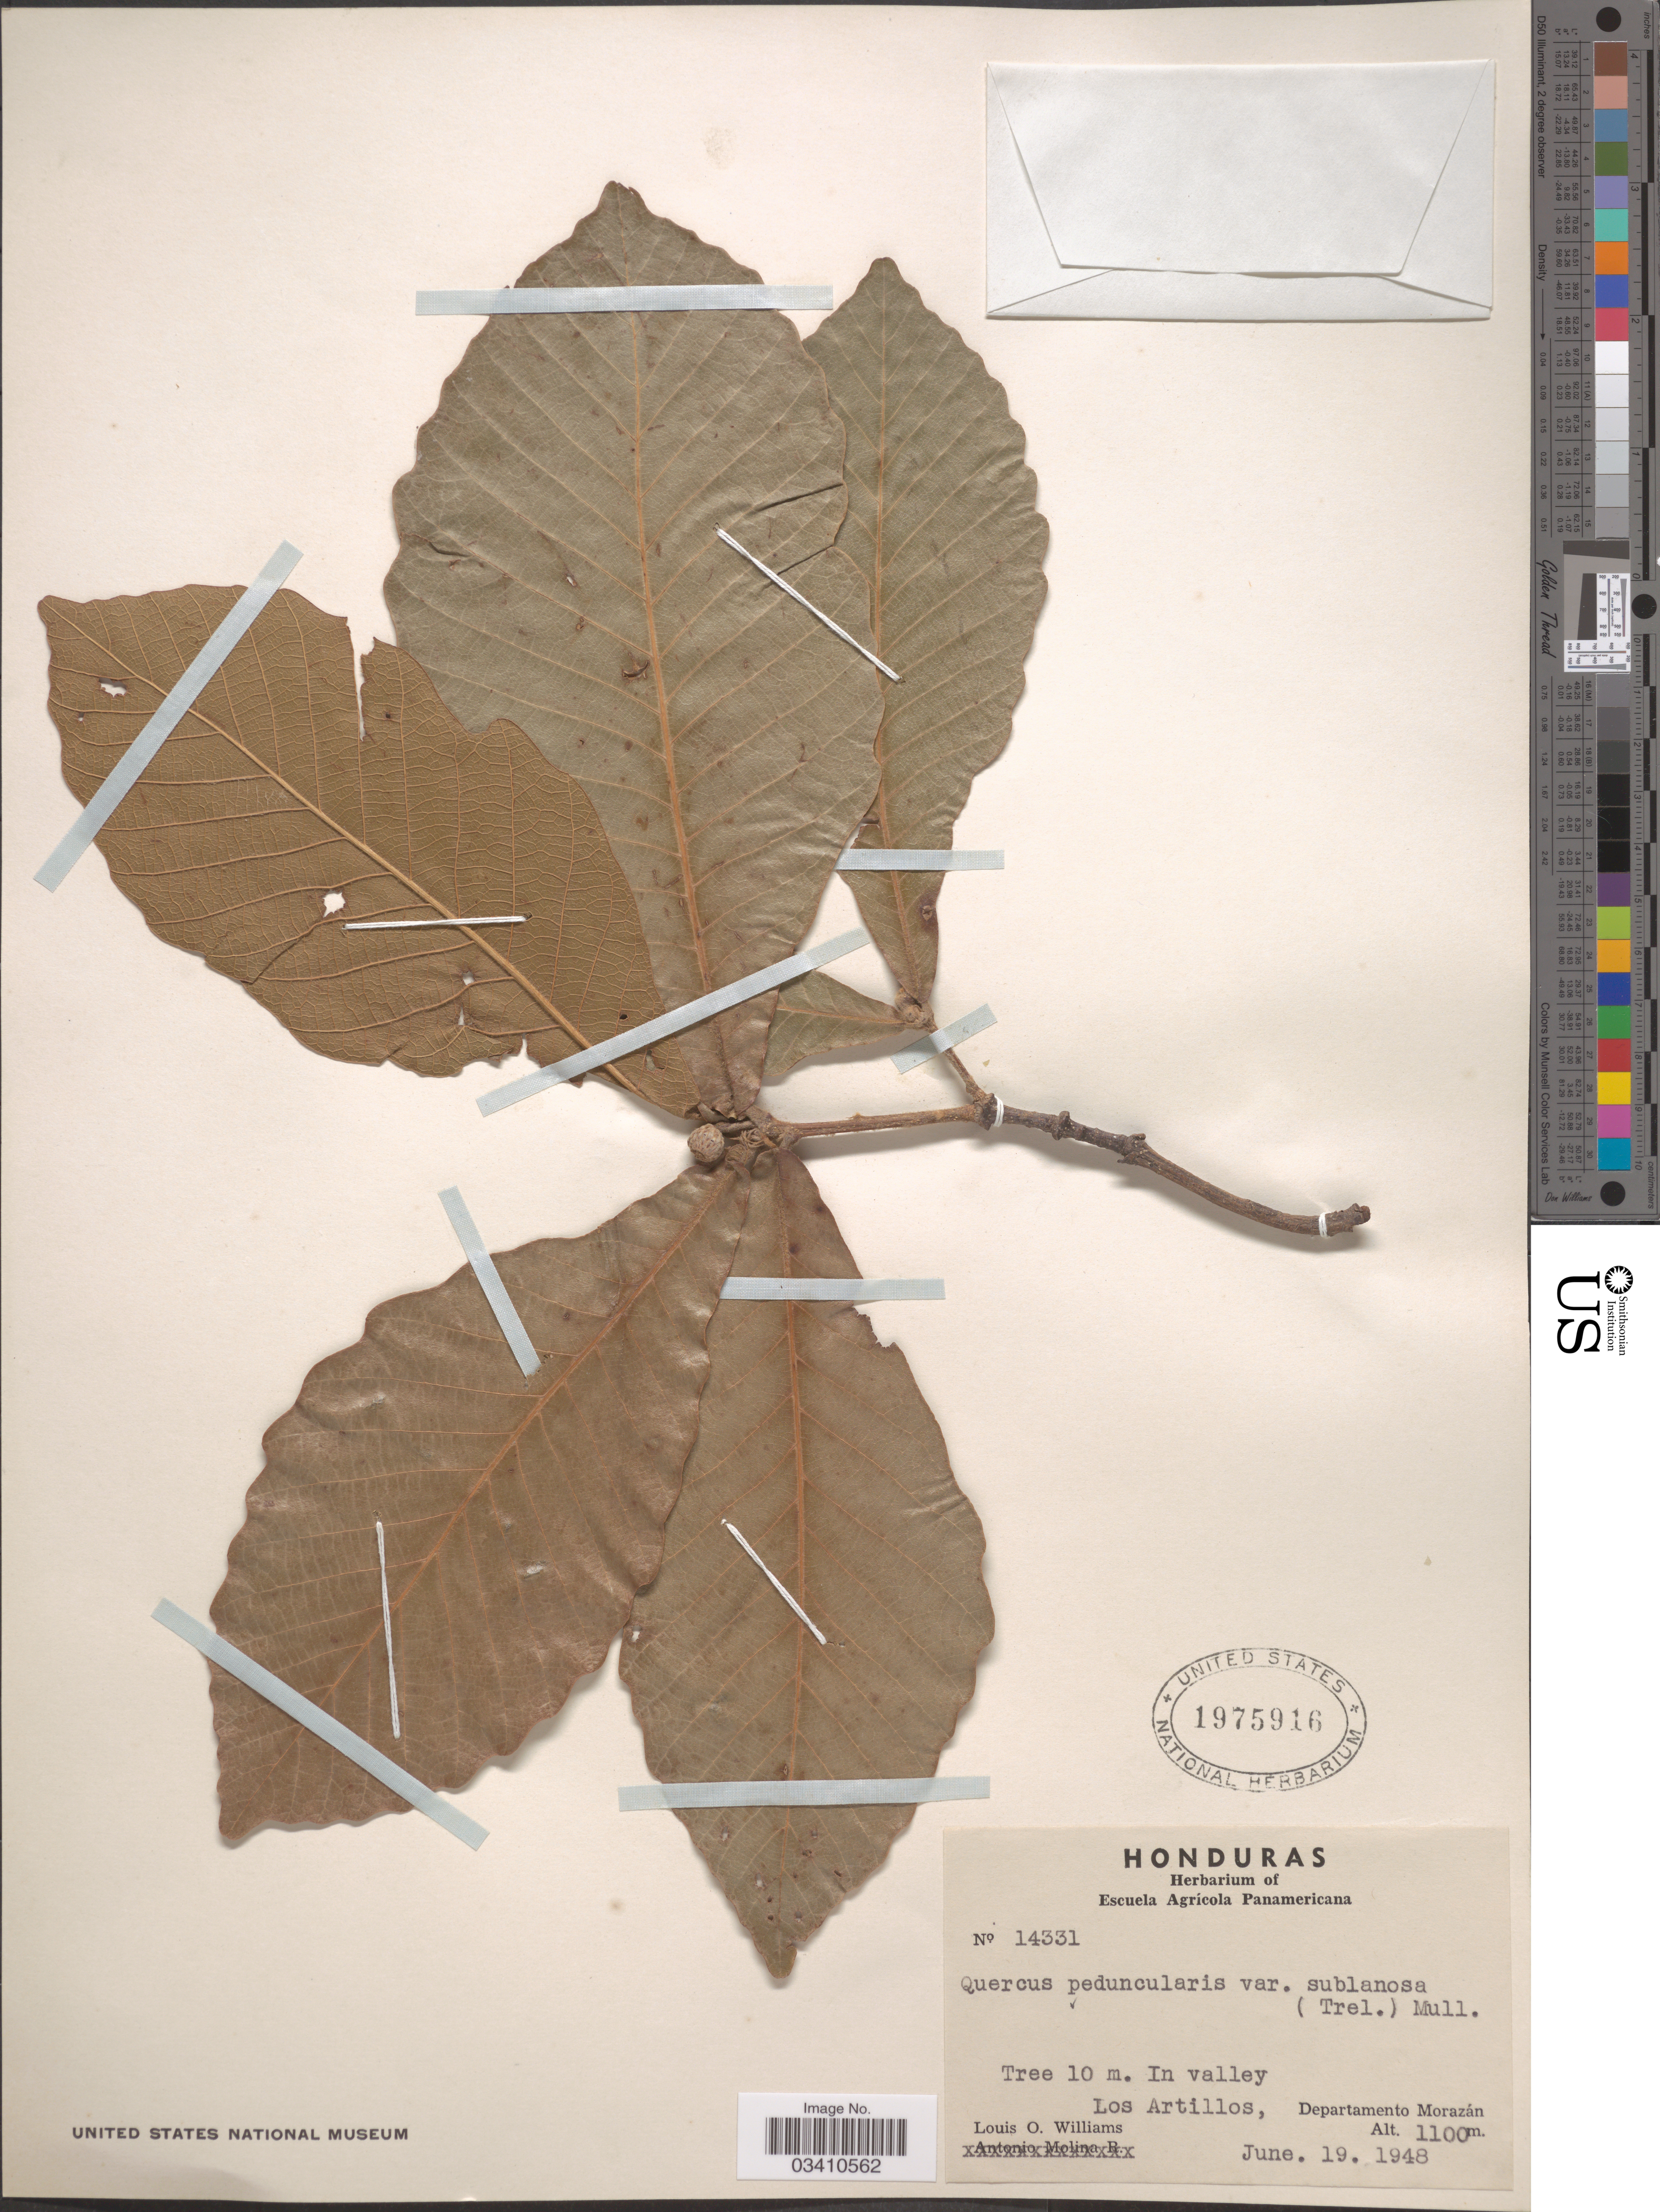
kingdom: Plantae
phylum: Tracheophyta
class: Magnoliopsida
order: Fagales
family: Fagaceae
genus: Quercus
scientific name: Quercus peduncularis var. sublanosa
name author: (Trel.) C.H. Müll.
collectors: L. O. Williams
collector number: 14331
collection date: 1948-06-19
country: Honduras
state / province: Fco. Morazán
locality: In valley Los Artillos, Departamento Morazán.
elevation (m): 1100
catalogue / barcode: US 1975916